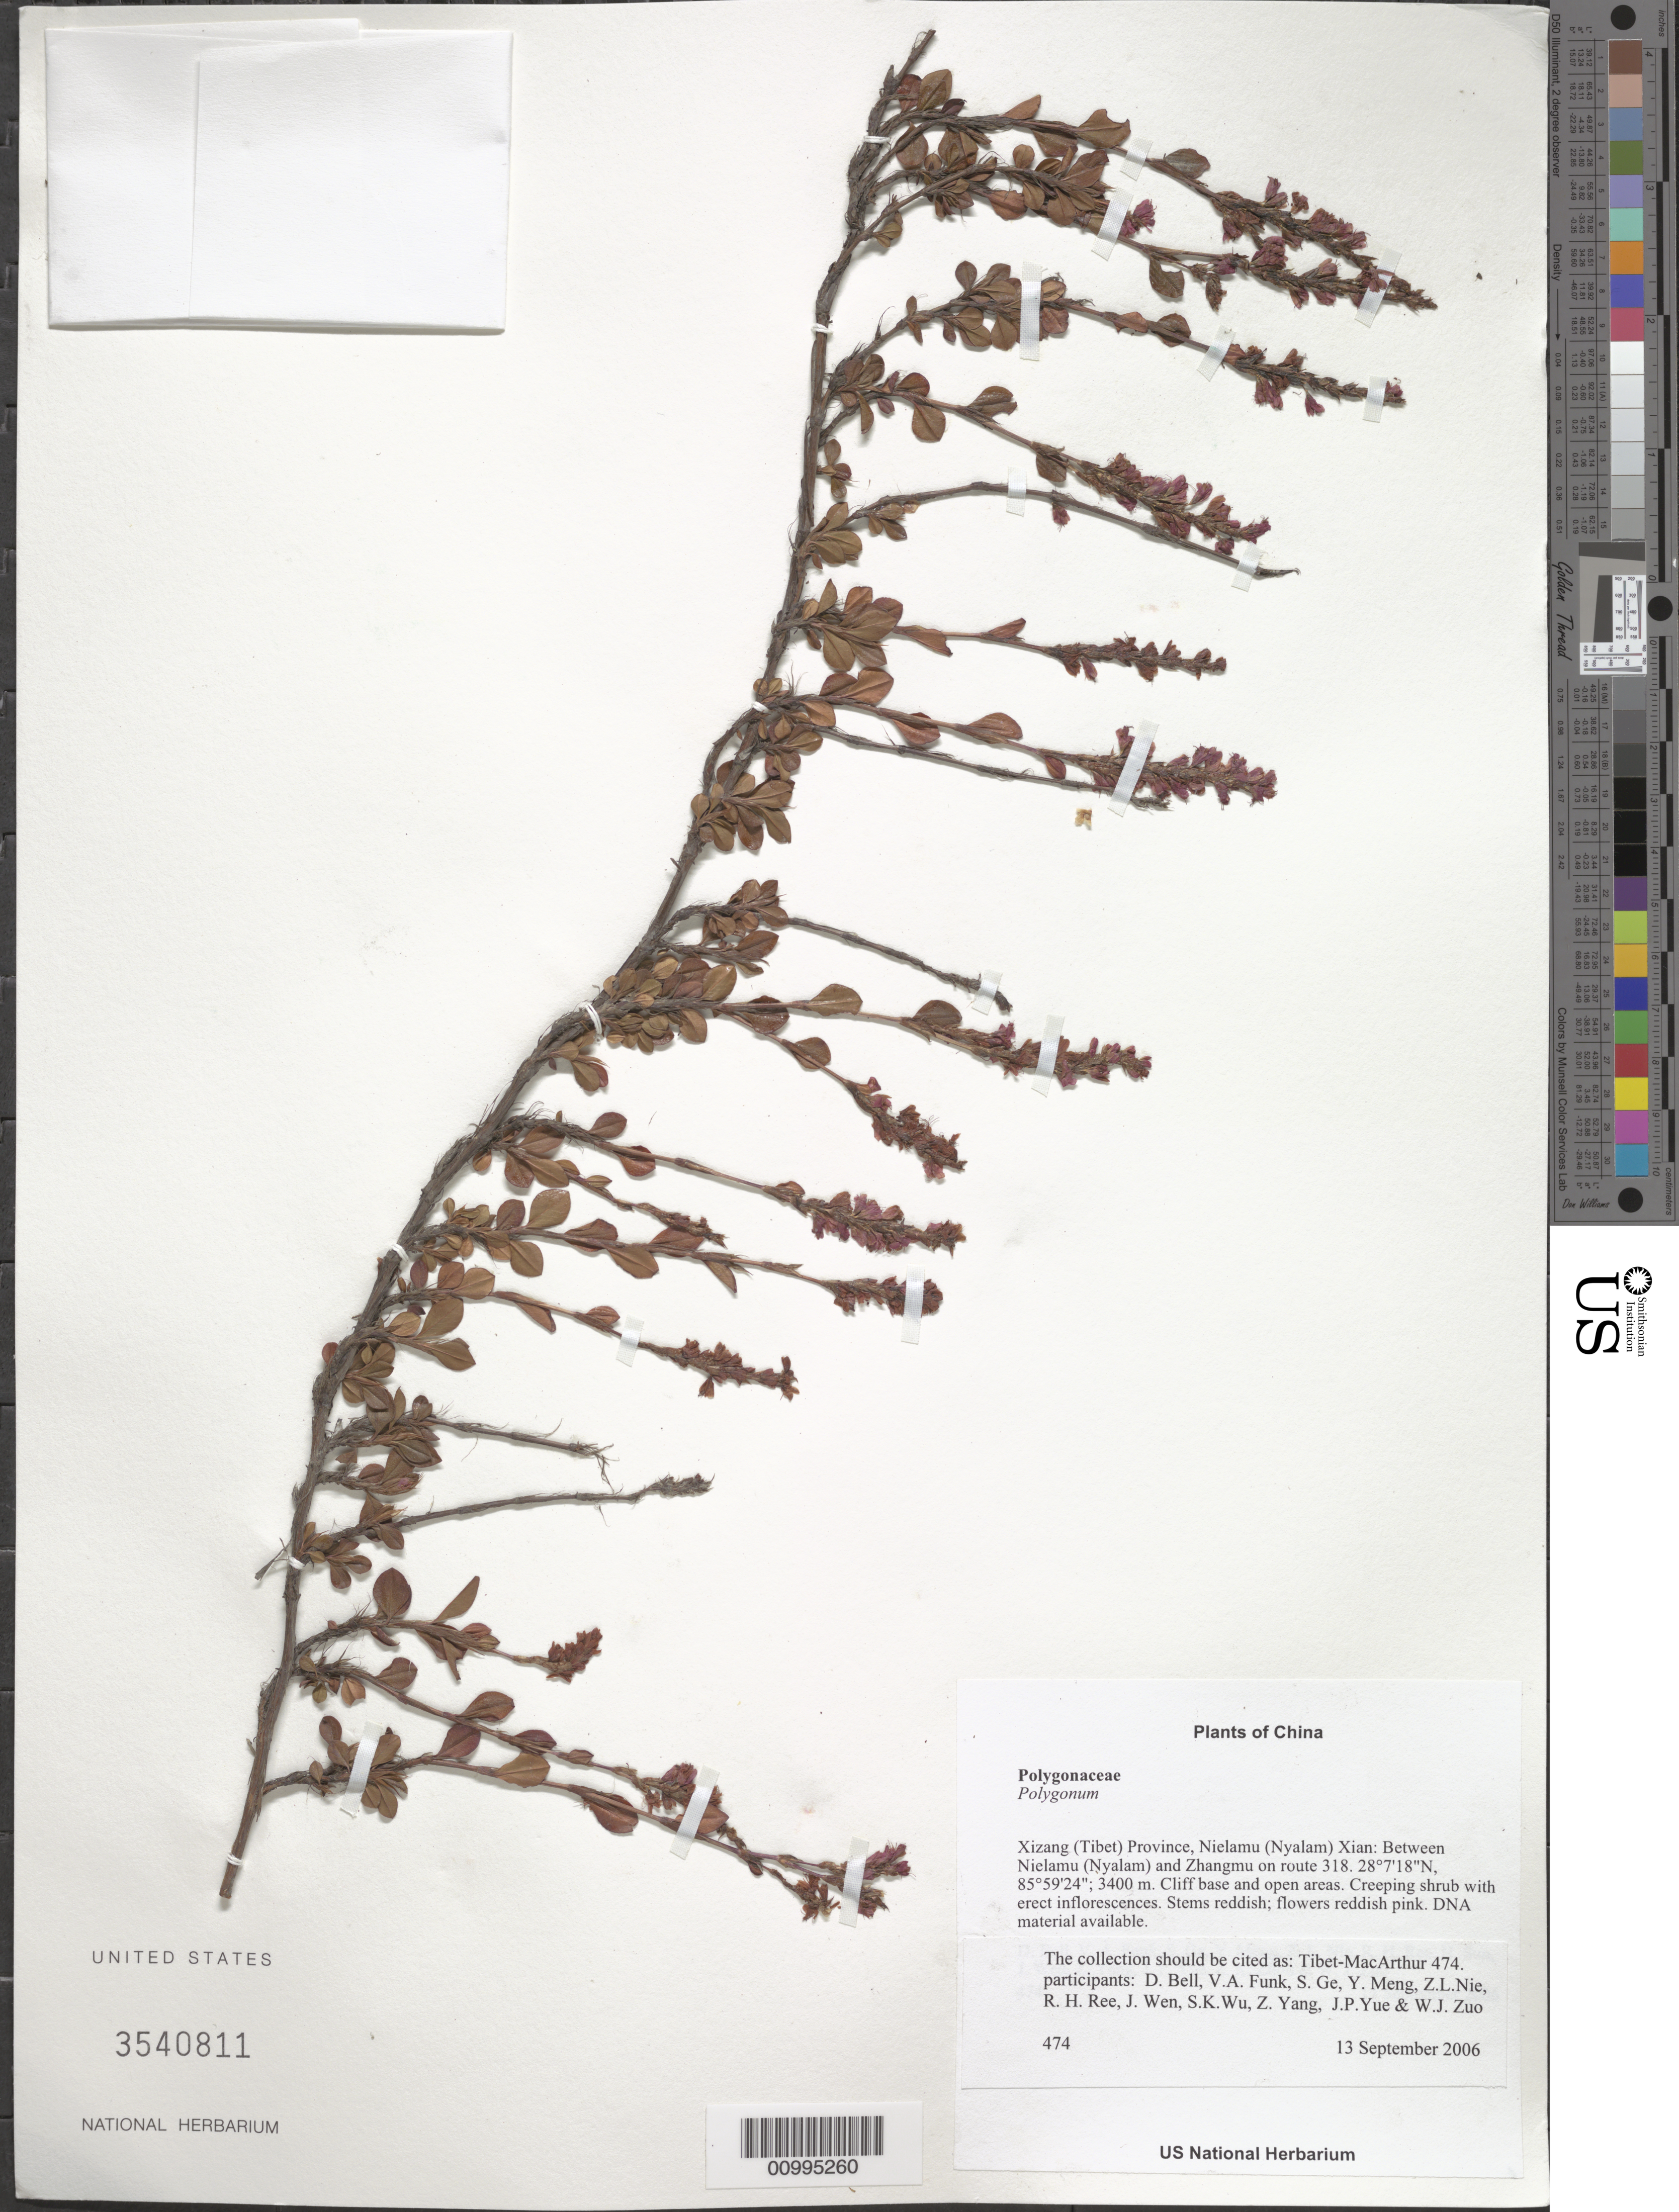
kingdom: Plantae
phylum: Tracheophyta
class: Magnoliopsida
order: Caryophyllales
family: Polygonaceae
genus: Polygonum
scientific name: Polygonum sp.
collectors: Tibet-MacArthur, D. A. Bell, V. Funk, S. Ge, Y. Meng, Z. Nie, R. Ree, H. Sun, J. Wen, Z. Yang, J. Yue, Z. Zhou & W. Zuo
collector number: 474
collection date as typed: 13 Sep 2006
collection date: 2006-09-13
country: China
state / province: Xizang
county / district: Nielamu (Nyalam) Xian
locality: Between Nielamu (Nyalam) and Zhangmu on route 318.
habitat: Rocky slopes, cliff bases and disturbed areas beside road. Cliff base and open areas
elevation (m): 3400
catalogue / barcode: US 3540811